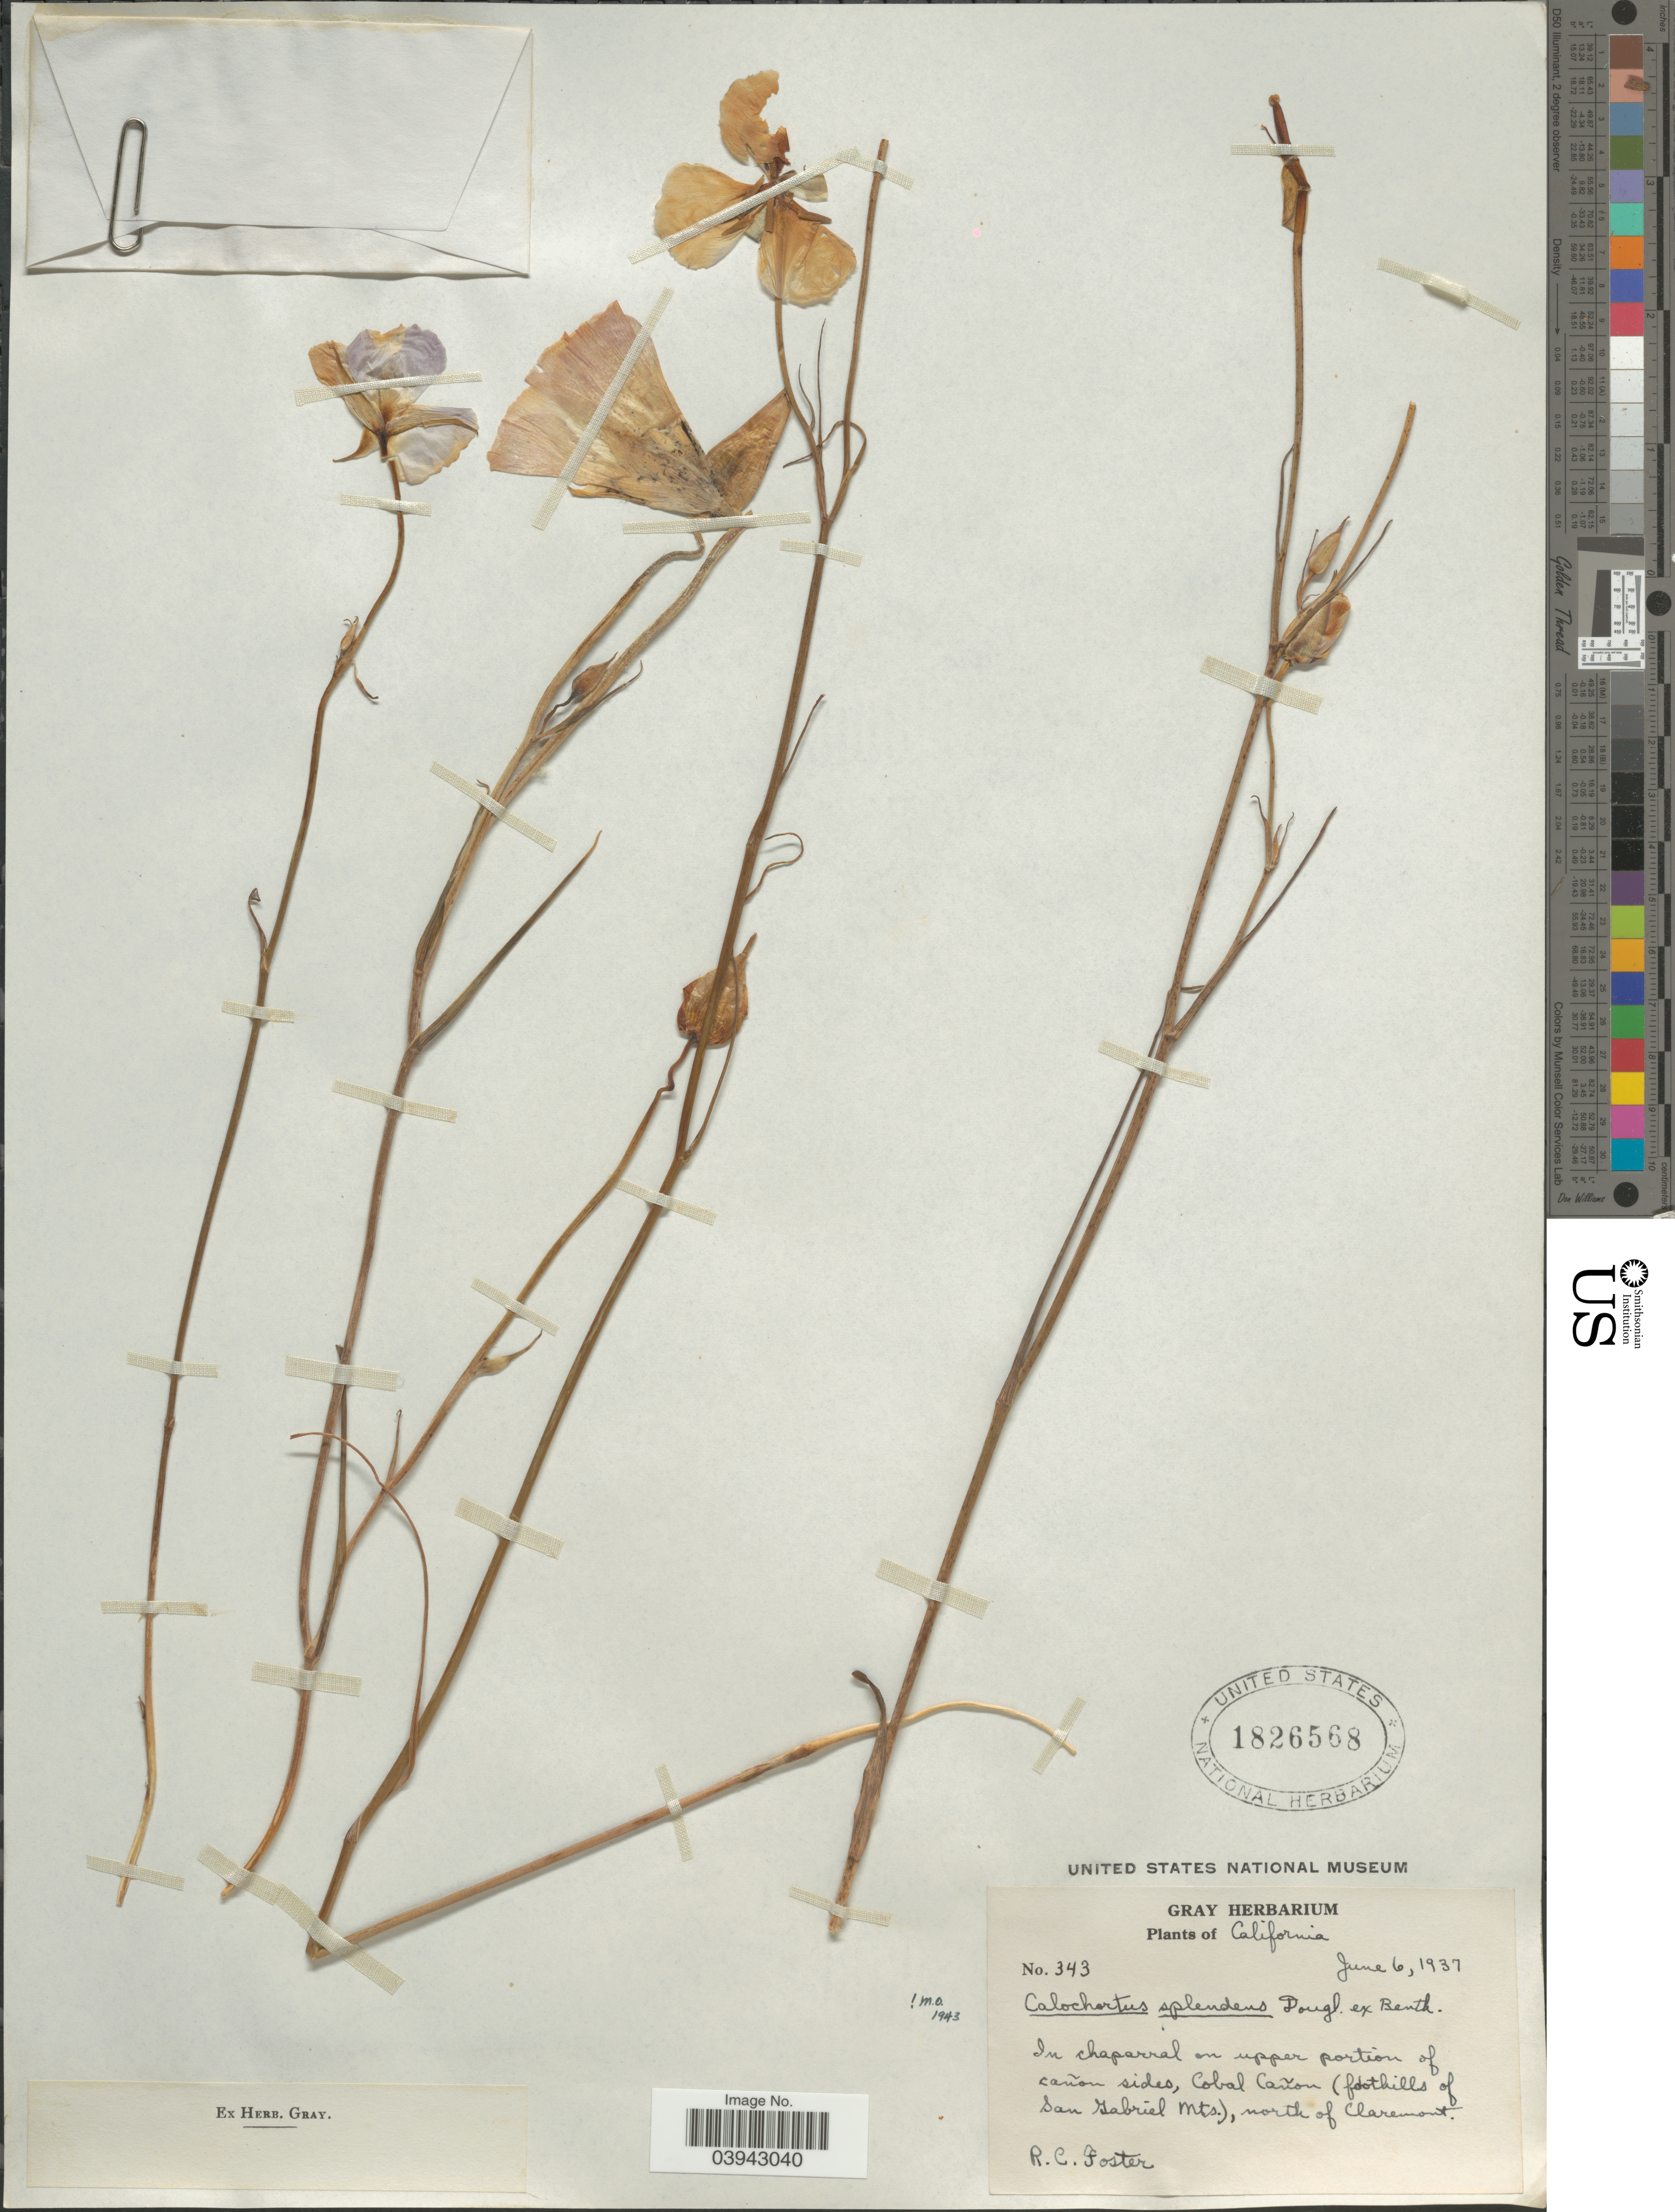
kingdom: Plantae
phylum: Tracheophyta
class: Liliopsida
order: Liliales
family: Liliaceae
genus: Calochortus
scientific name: Calochortus splendens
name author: Douglas ex Benth.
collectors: R. C. Foster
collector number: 343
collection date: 1937-06-06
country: United States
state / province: California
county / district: Los Angeles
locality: In chaparral on upper portion of cañon sides, Cobal Cañon (foothills of San Gabriel Mts.), north of Claremont.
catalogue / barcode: US 1826568